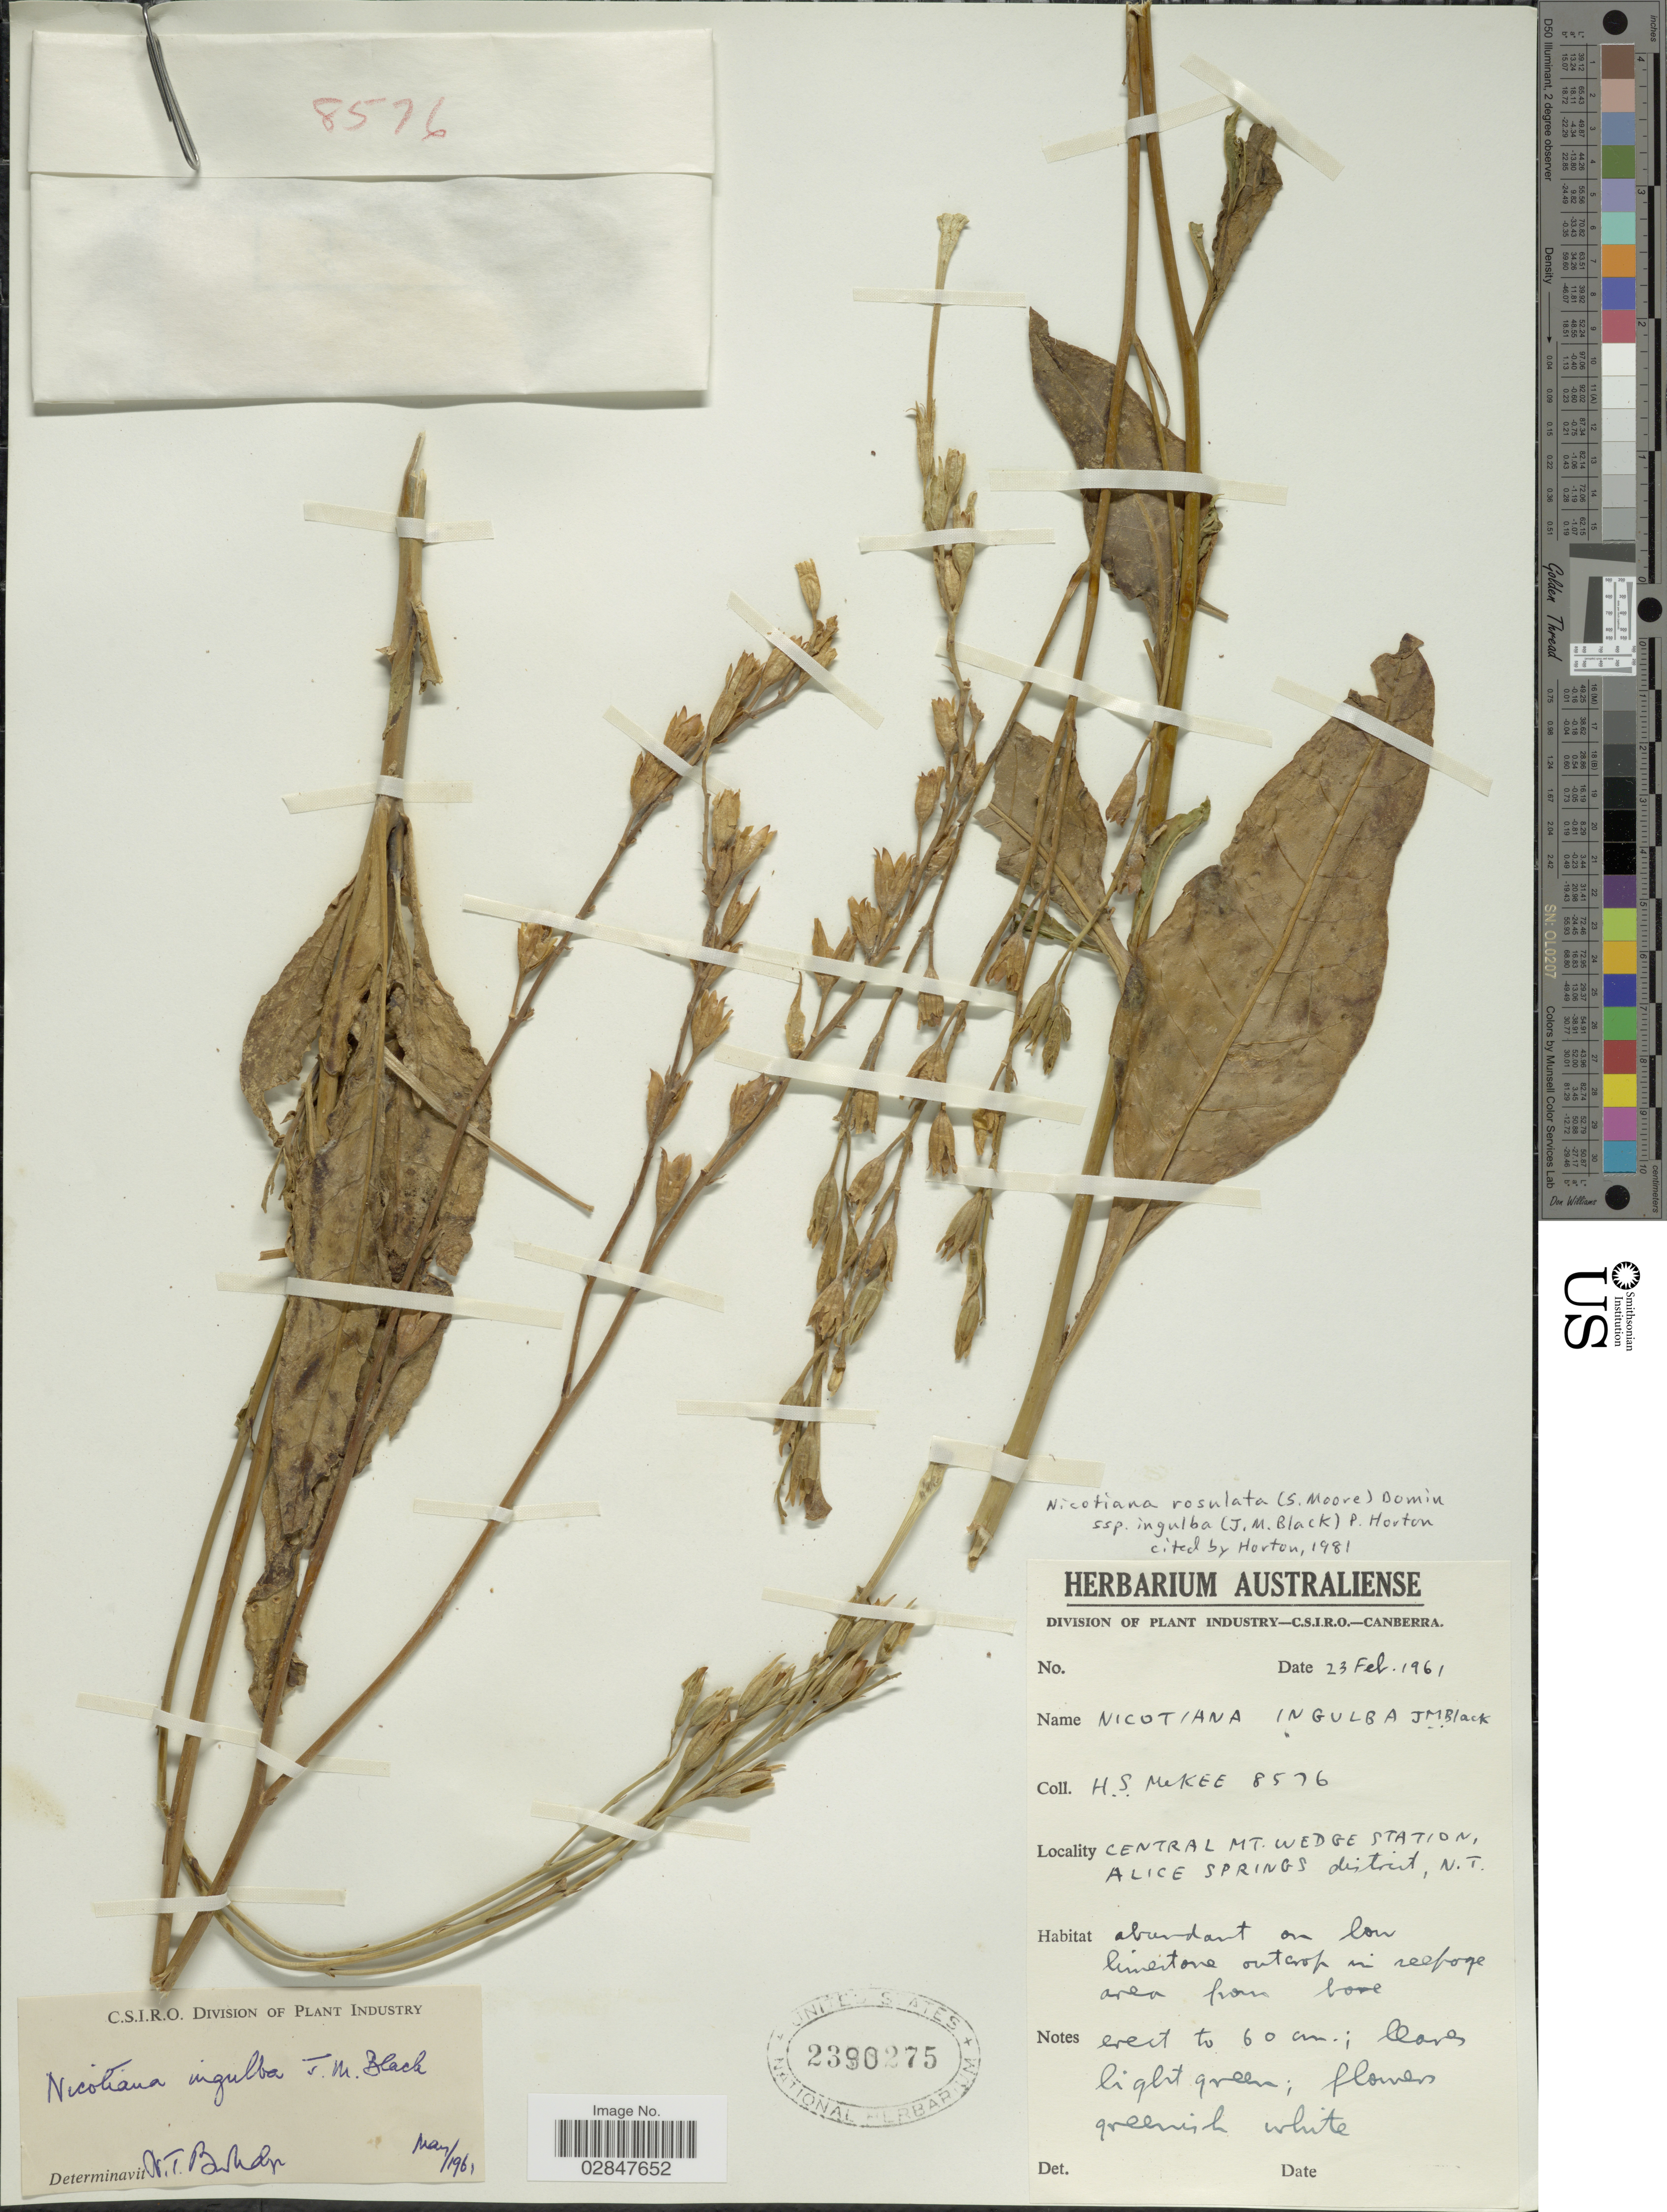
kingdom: Plantae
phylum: Tracheophyta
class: Magnoliopsida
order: Solanales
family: Solanaceae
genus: Nicotiana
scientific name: Nicotiana rosulata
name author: (Moore) Domin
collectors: H. S. McKee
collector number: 8576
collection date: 1961-02-23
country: Australia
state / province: Northern Territory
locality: Central Mt. Wedge station, Alice Springs district, N. T.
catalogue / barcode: US 2390575